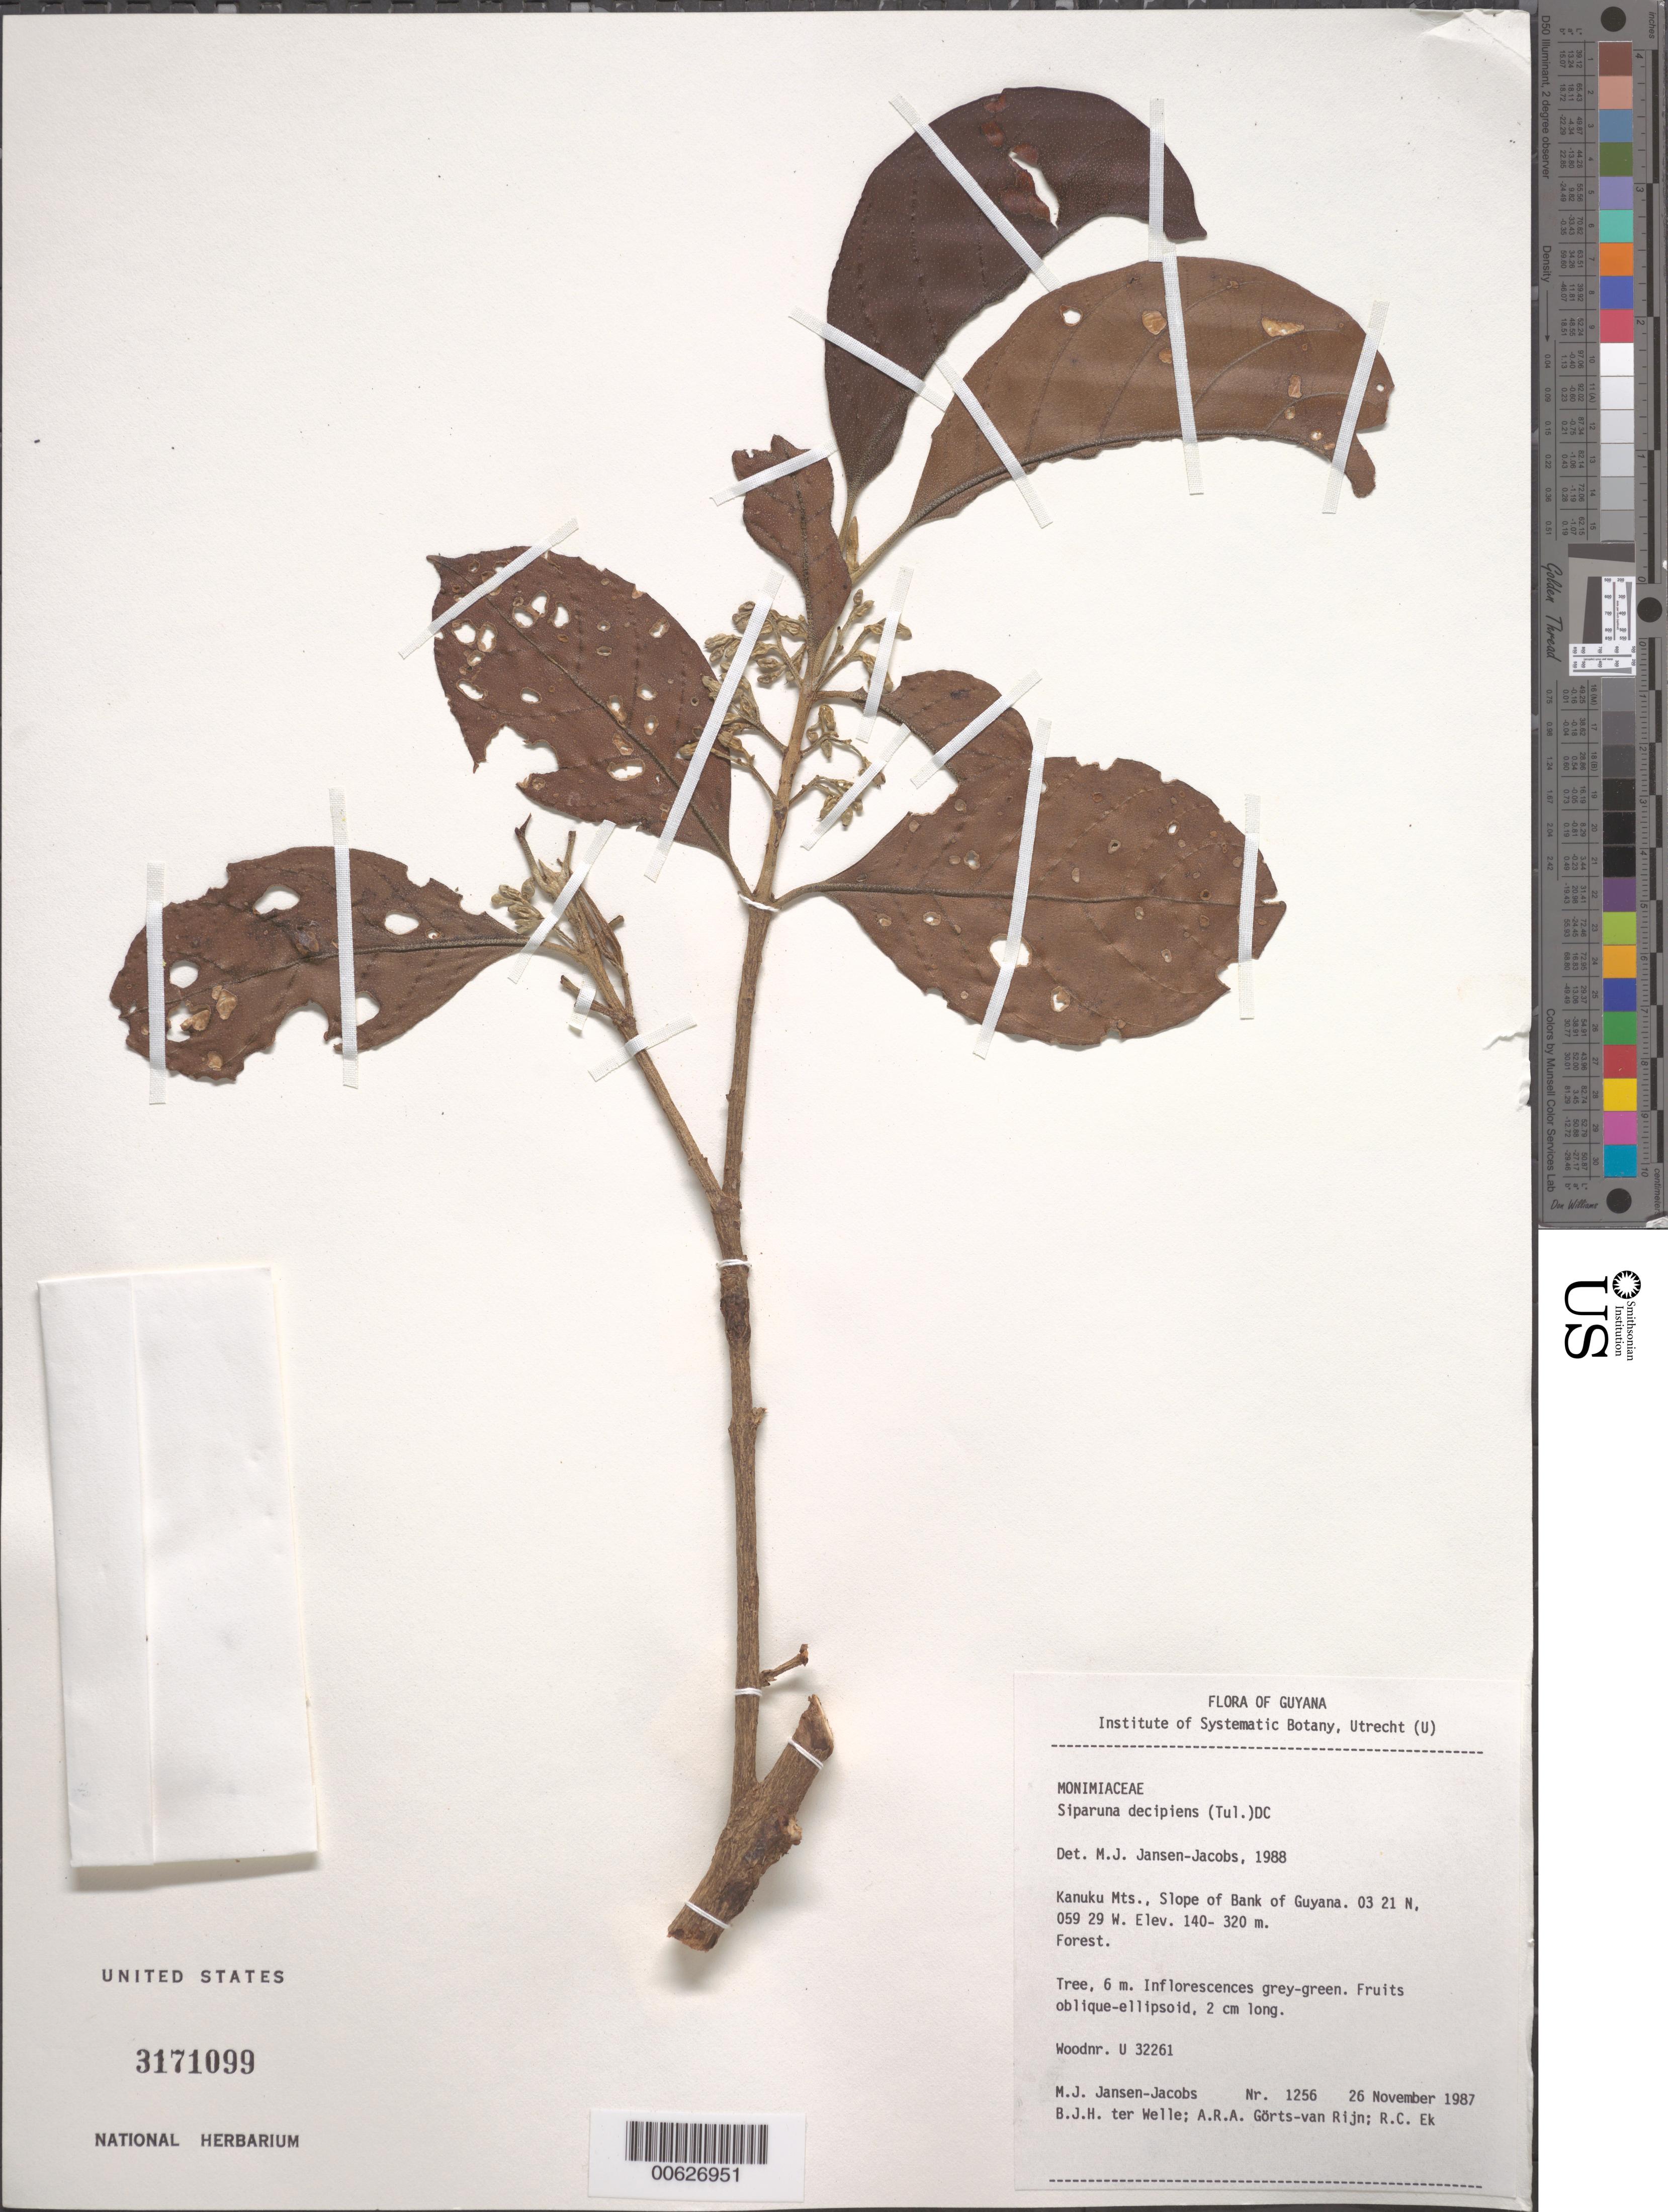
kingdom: Plantae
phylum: Tracheophyta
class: Magnoliopsida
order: Laurales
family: Siparunaceae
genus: Siparuna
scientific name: Siparuna decipiens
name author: (Tul.) A. DC.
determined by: Jansen-Jacobs, M. J., (U), Nationaal Herbarium Nederland, Utrecht University branch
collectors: M. J. Jansen-Jacobs, B. Welle, A. .R. A. Görts-van Rijn & R. C. Ek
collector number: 1256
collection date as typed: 26-Nov-87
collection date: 1987-11-26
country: Guyana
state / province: U. Takutu-U. Essequibo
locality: Bank of Guyana, slope of, Kanuku Mts.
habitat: Forest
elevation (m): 140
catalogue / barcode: US 3171099